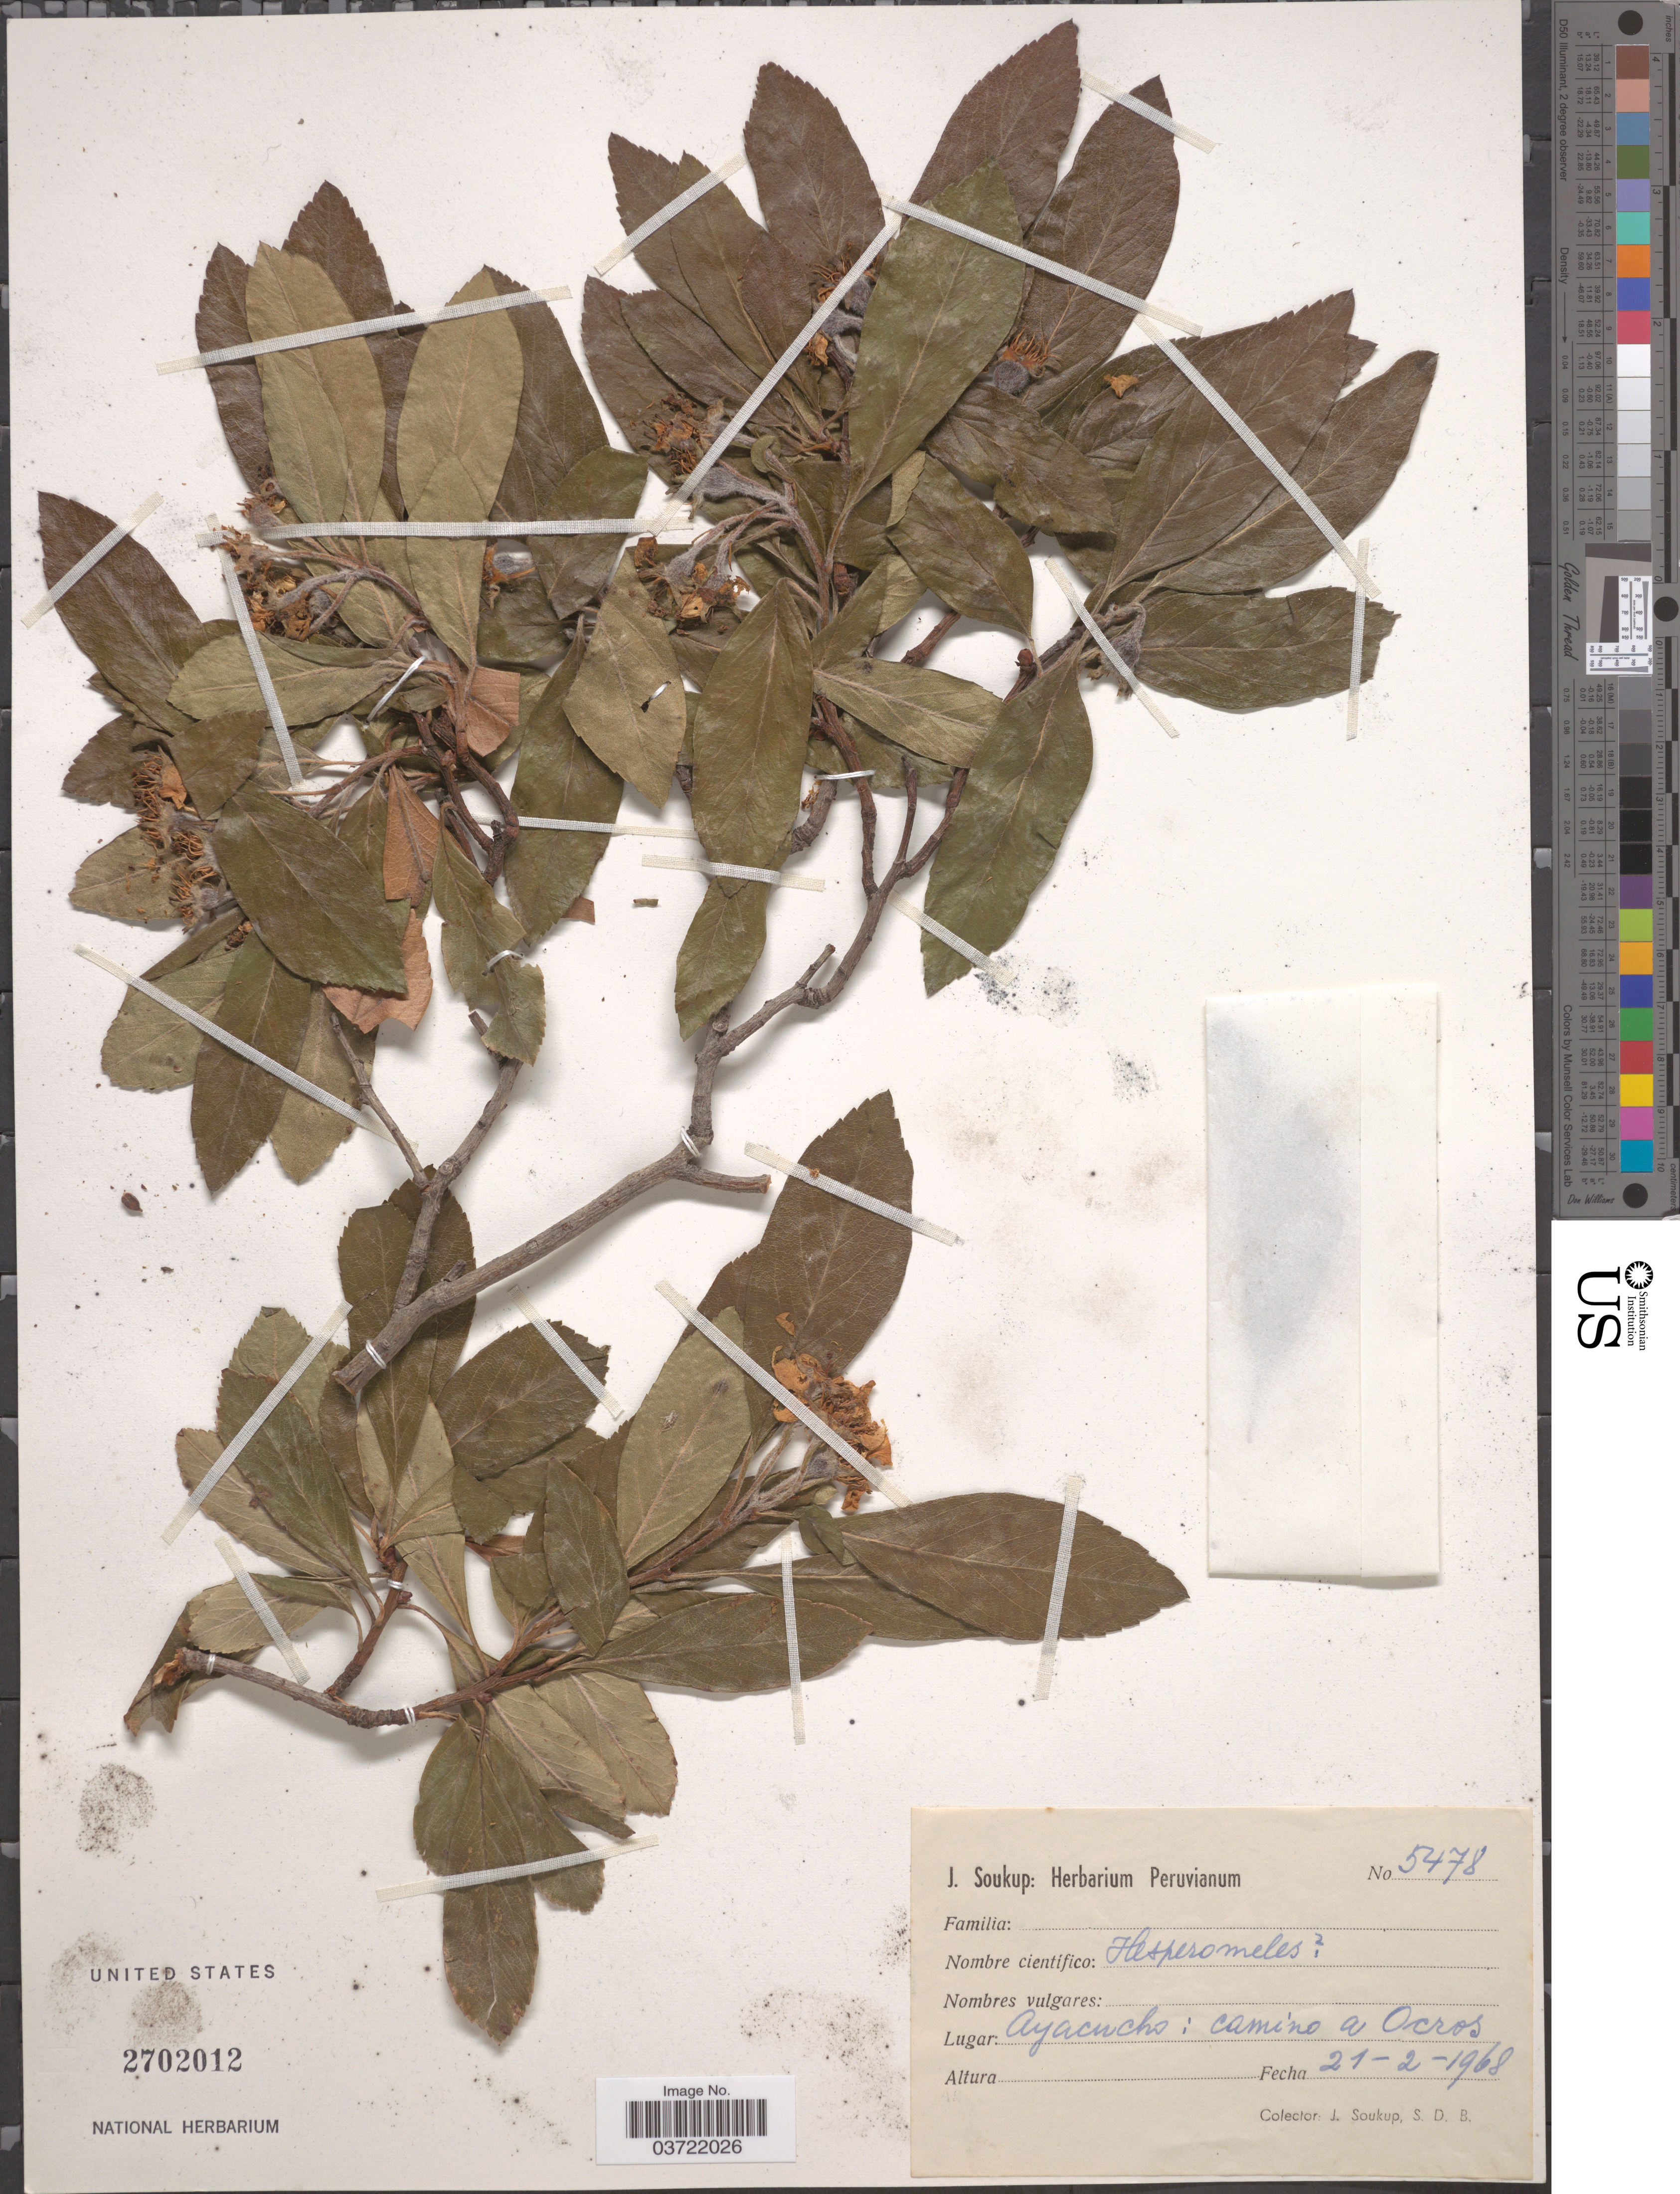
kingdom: Plantae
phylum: Tracheophyta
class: Liliopsida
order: Poales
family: Juncaceae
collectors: J. Soukop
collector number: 5478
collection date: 1968-02-21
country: Peru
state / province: Ayacucho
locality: Camino a Acros.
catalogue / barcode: US 2702012